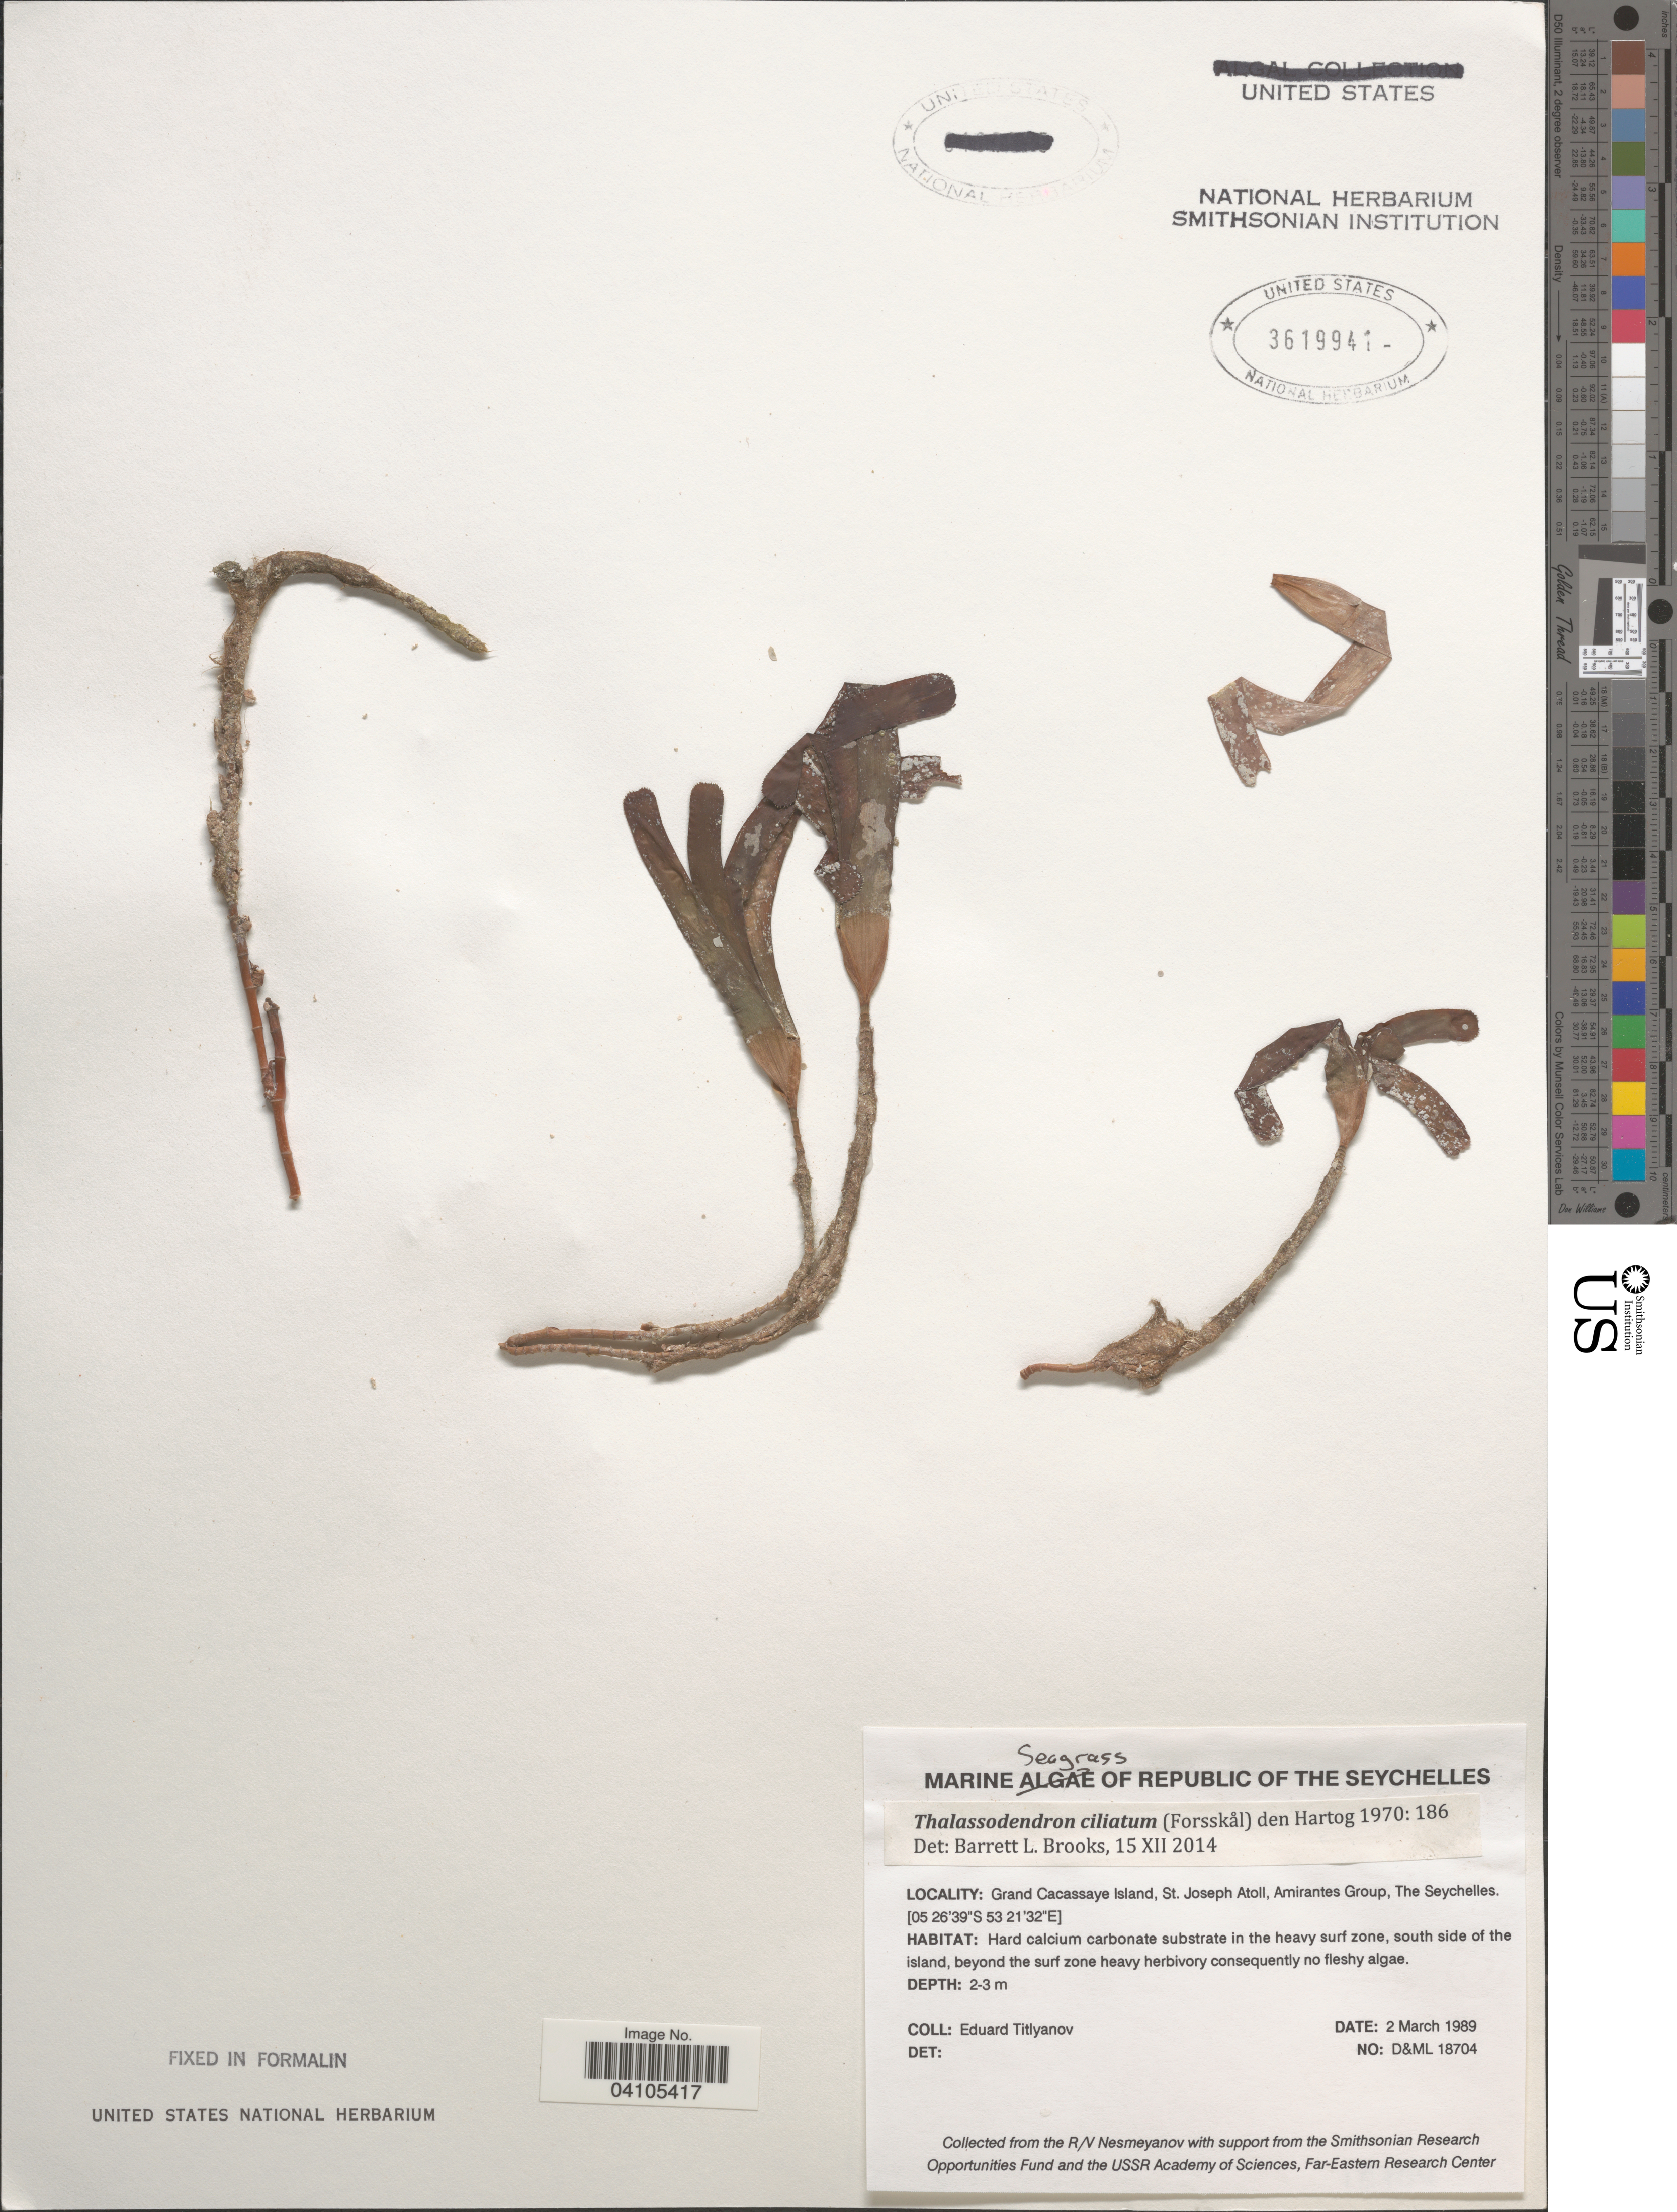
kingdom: Plantae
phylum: Tracheophyta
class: Liliopsida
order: Alismatales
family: Cymodoceaceae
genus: Thalassodendron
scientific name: Thalassodendron ciliatum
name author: (Forssk.) Hartog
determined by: Brooks, B. L., (BOT), Smithsonian Institution - National Museum of Natural History (UNITED STATES)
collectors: E. Titlyanov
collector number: D&ML18704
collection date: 1989-03-02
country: Seychelles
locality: Republic of the Seychelles. Grand Cacassaye Island, St. Joseph Atoll, Amirantes Group.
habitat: Hard calcium carbonate substrate in the heavy surf zone, south side of the island, beyond the surf zone heavy herbivory consequently no fleshy algae.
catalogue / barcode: US 3619941